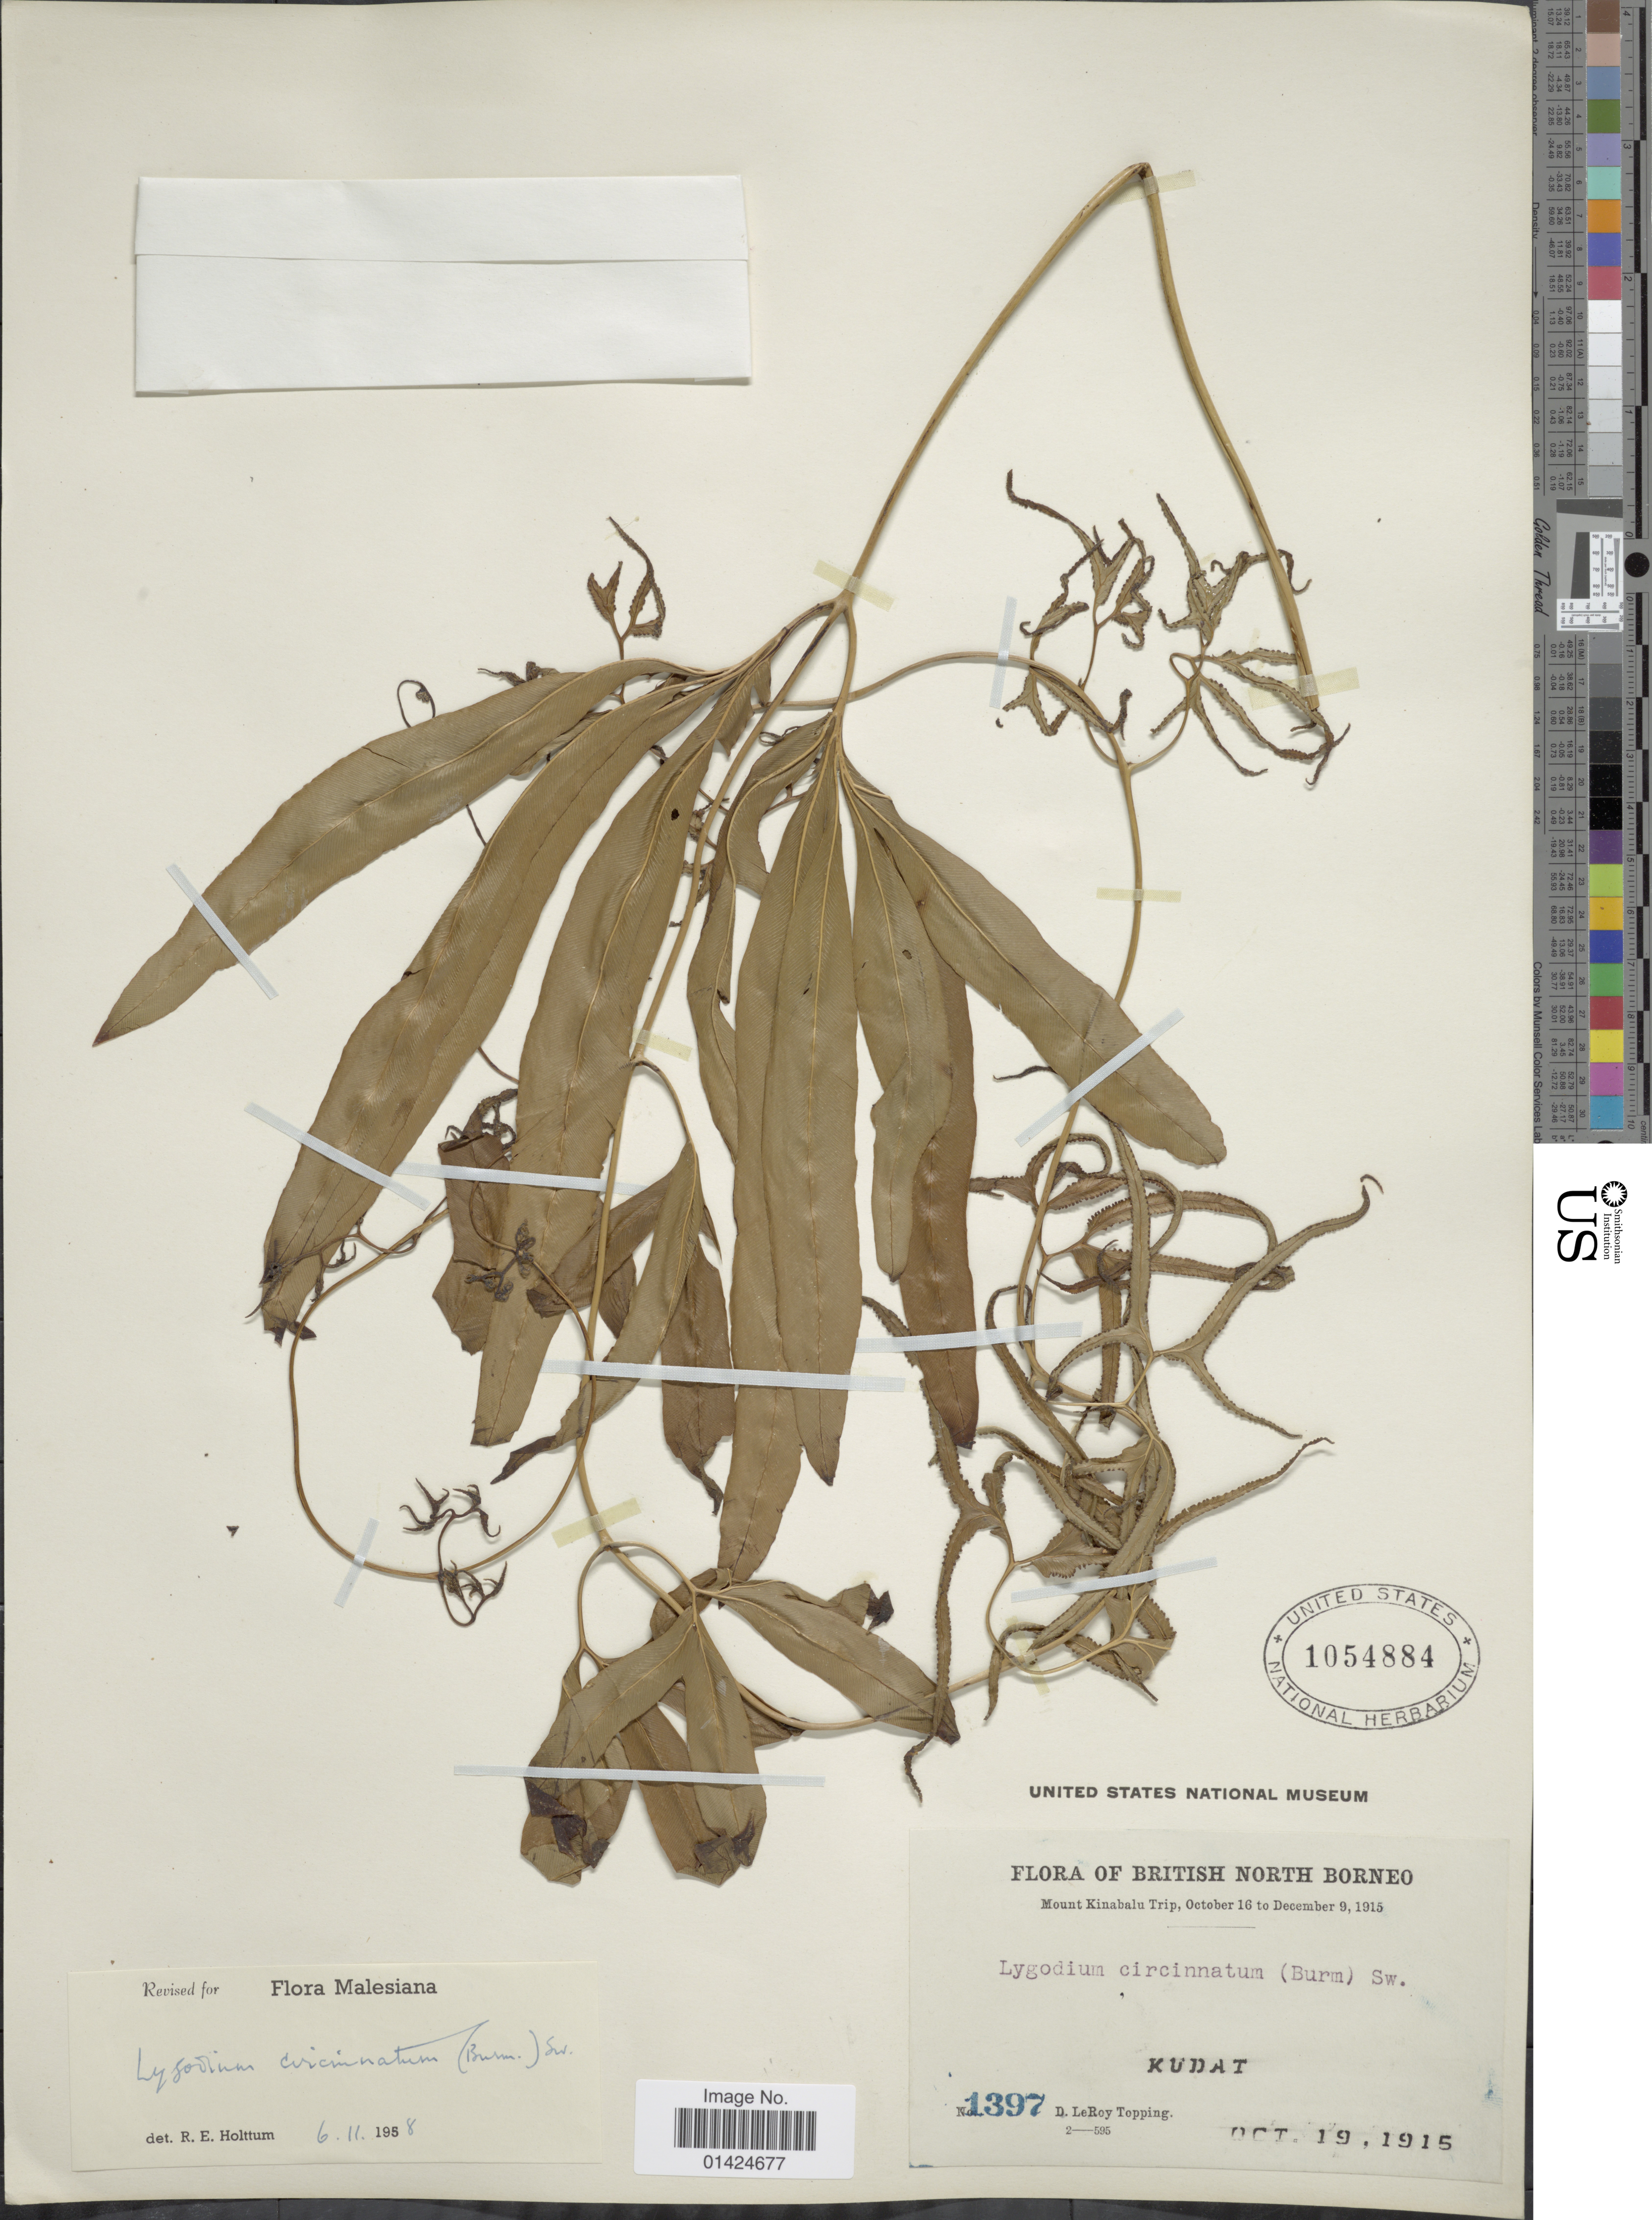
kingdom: Plantae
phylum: Tracheophyta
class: Polypodiopsida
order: Schizaeales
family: Lygodiaceae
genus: Lygodium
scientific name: Lygodium circinnatum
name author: (Burm. f.) Sw.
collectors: D. L. Topping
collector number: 1397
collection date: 1915-10-19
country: Malaysia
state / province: Sabah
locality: British North Borneo. Mount Kinabalu Trip. Kudai.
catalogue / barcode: US 1054884